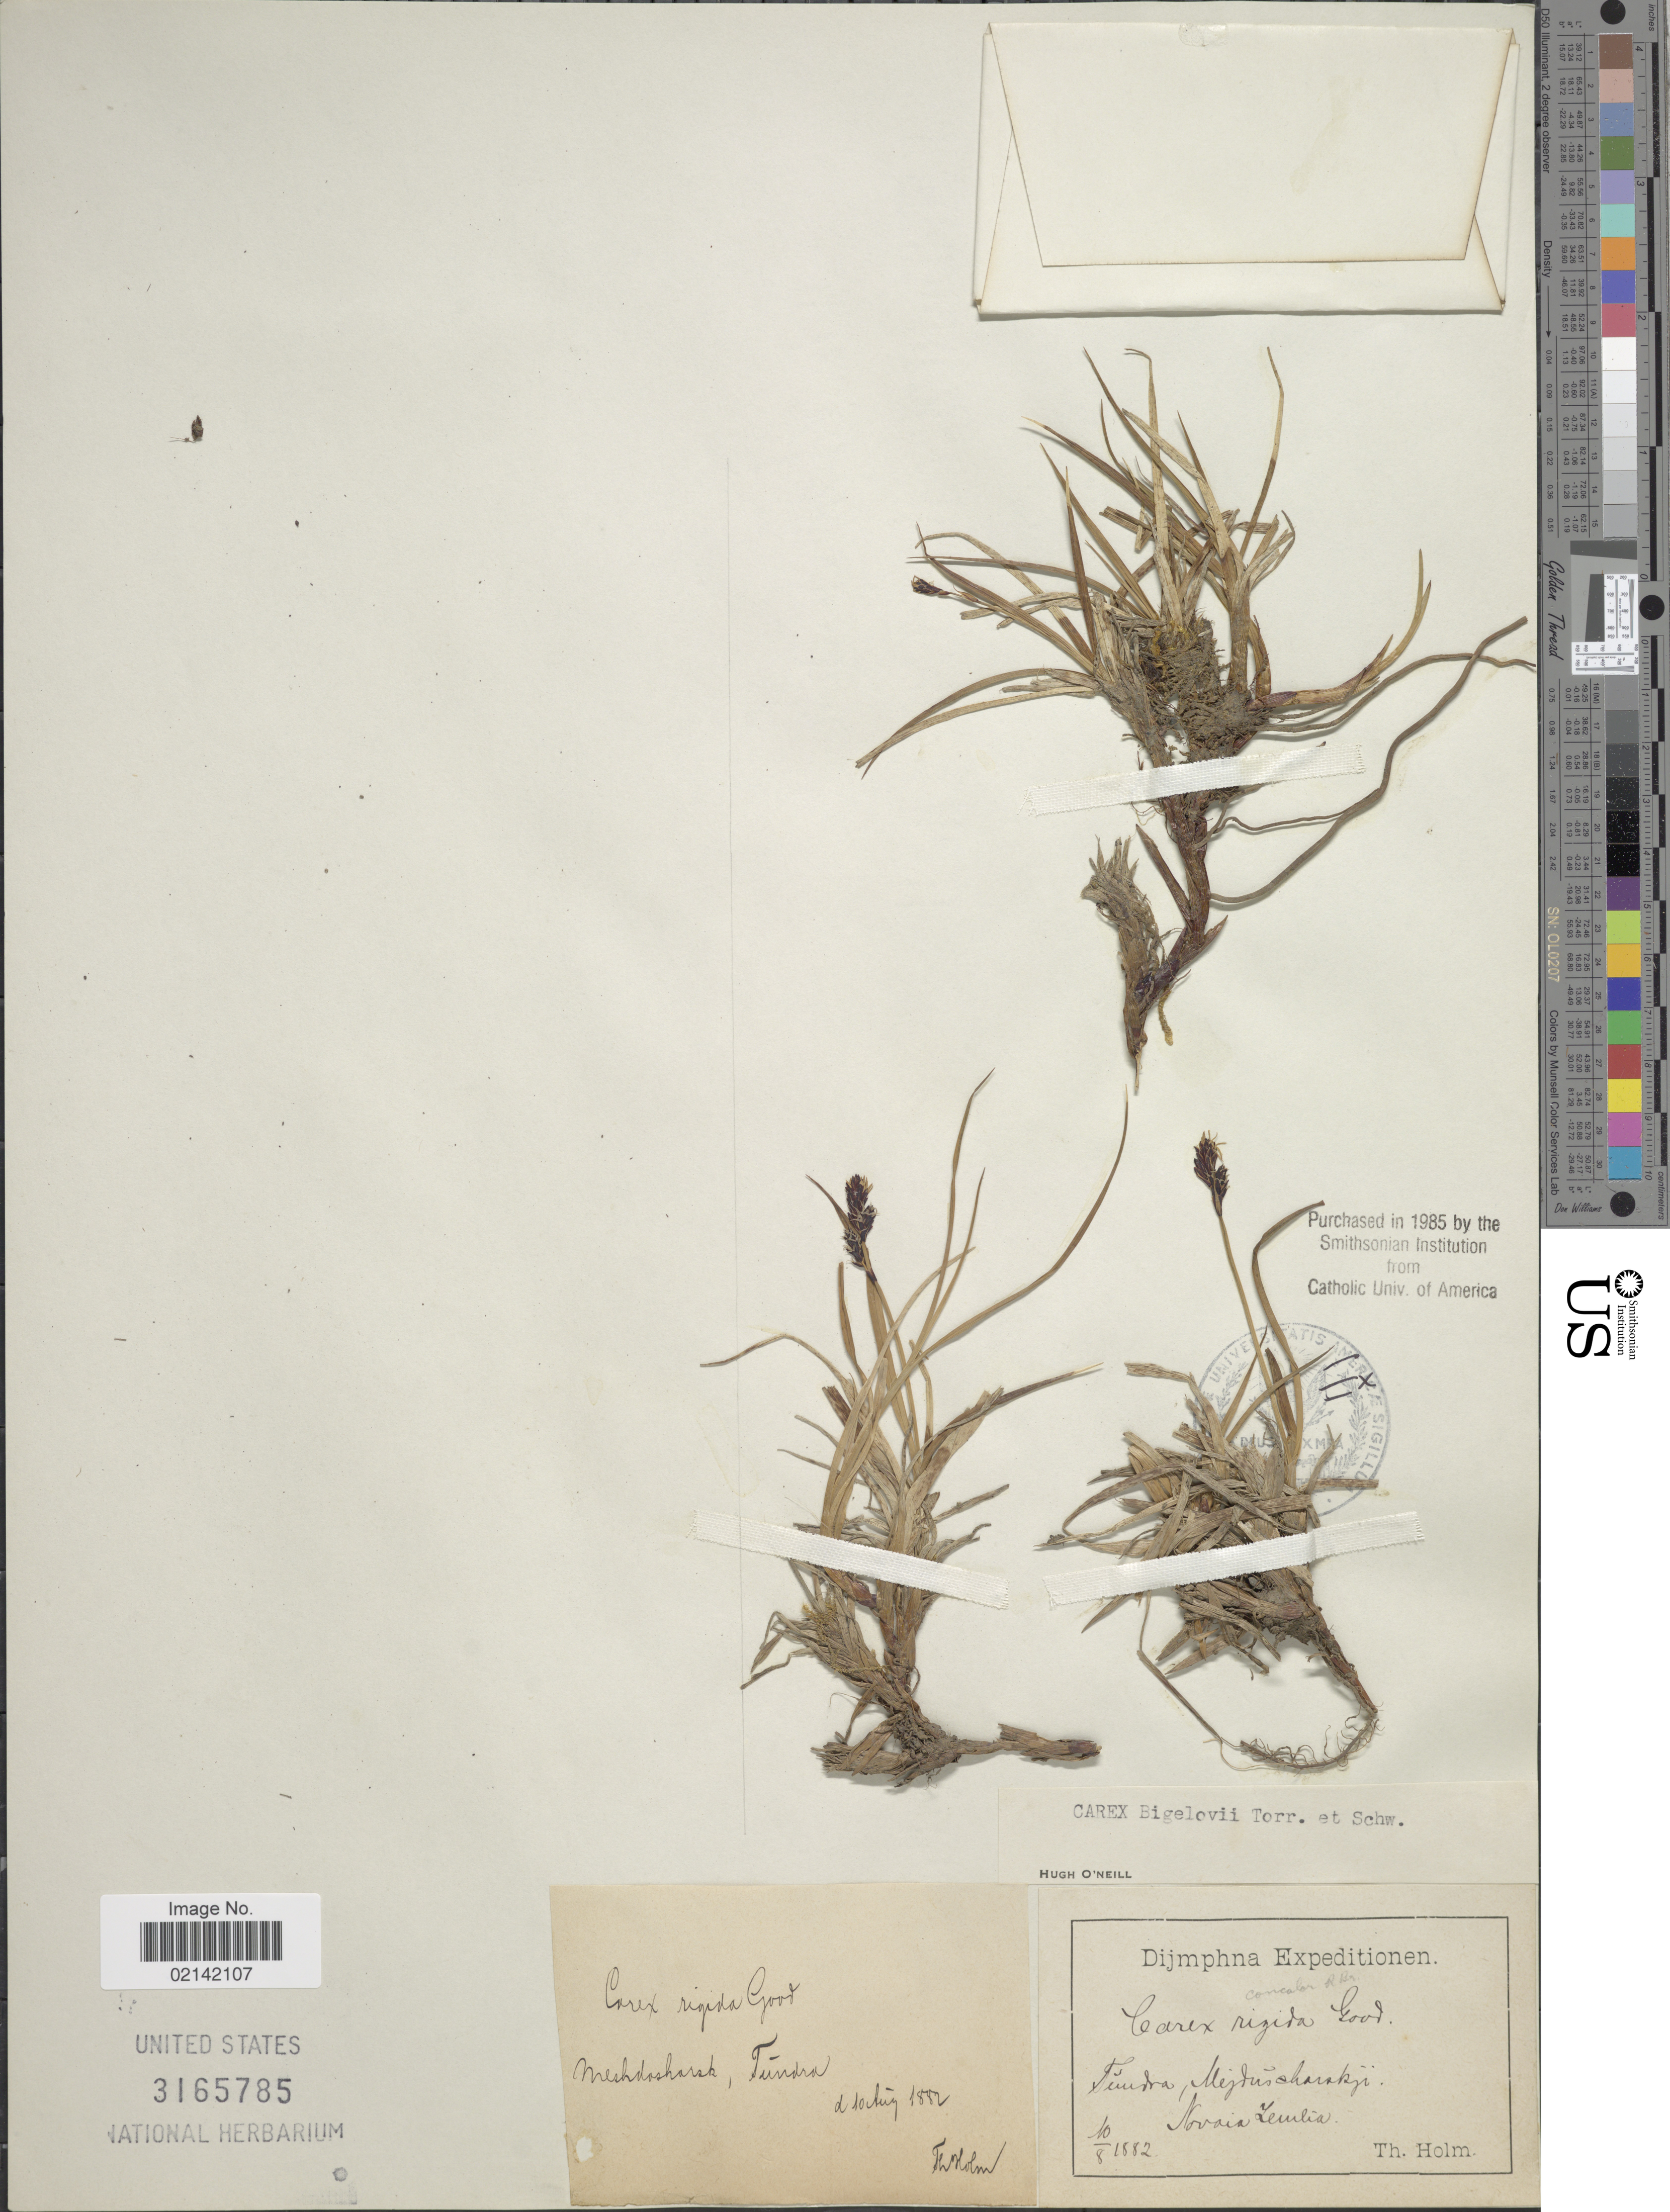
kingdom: Plantae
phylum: Tracheophyta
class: Liliopsida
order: Poales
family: Cyperaceae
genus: Carex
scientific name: Carex bigelowii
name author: Torr. ex Schwein.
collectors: T. Holm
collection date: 1882-08-10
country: Russian Federation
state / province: Arkhangelsk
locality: Tundra Meshdosharsk, Novaia Zemlia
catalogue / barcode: US 3165785